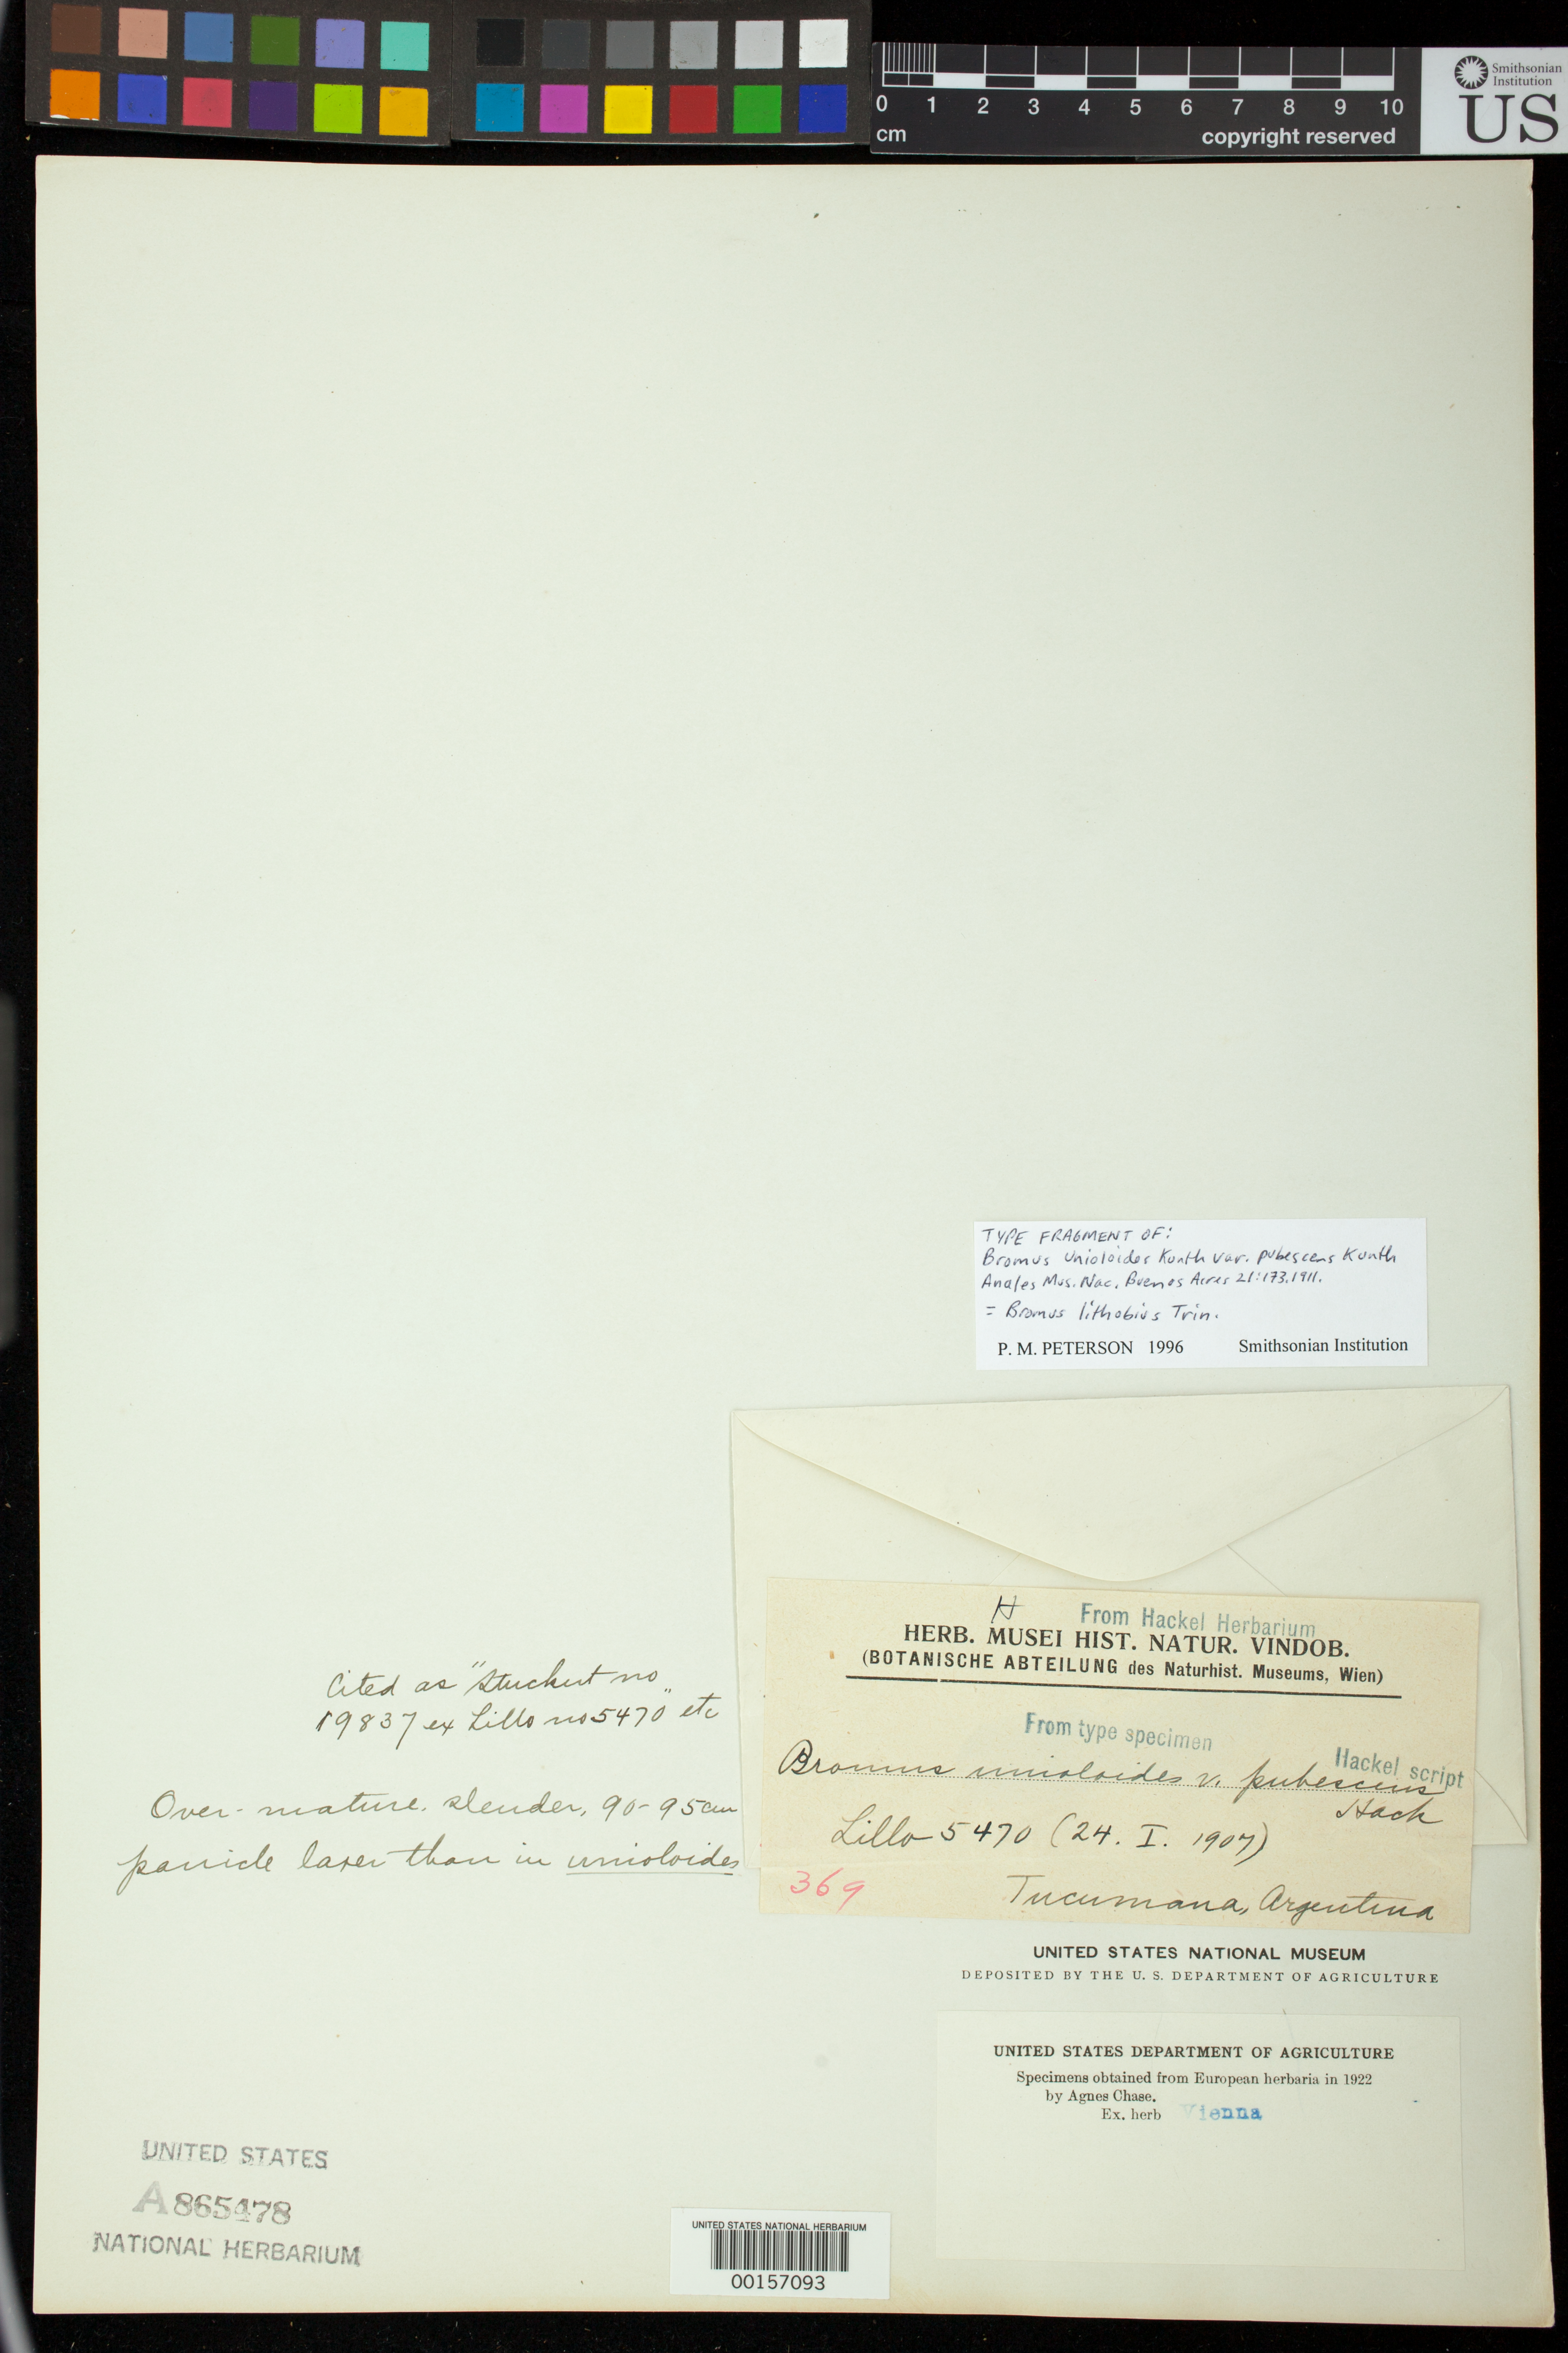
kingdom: Plantae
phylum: Tracheophyta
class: Liliopsida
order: Poales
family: Poaceae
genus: Bromus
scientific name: Bromus unioloides var. pubescens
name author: Hack. in Stuck.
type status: Type Fragment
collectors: M. Lillo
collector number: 5470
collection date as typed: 24 --- 1907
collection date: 1907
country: Argentina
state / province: Tucumán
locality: Tucumana.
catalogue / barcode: US 865478A